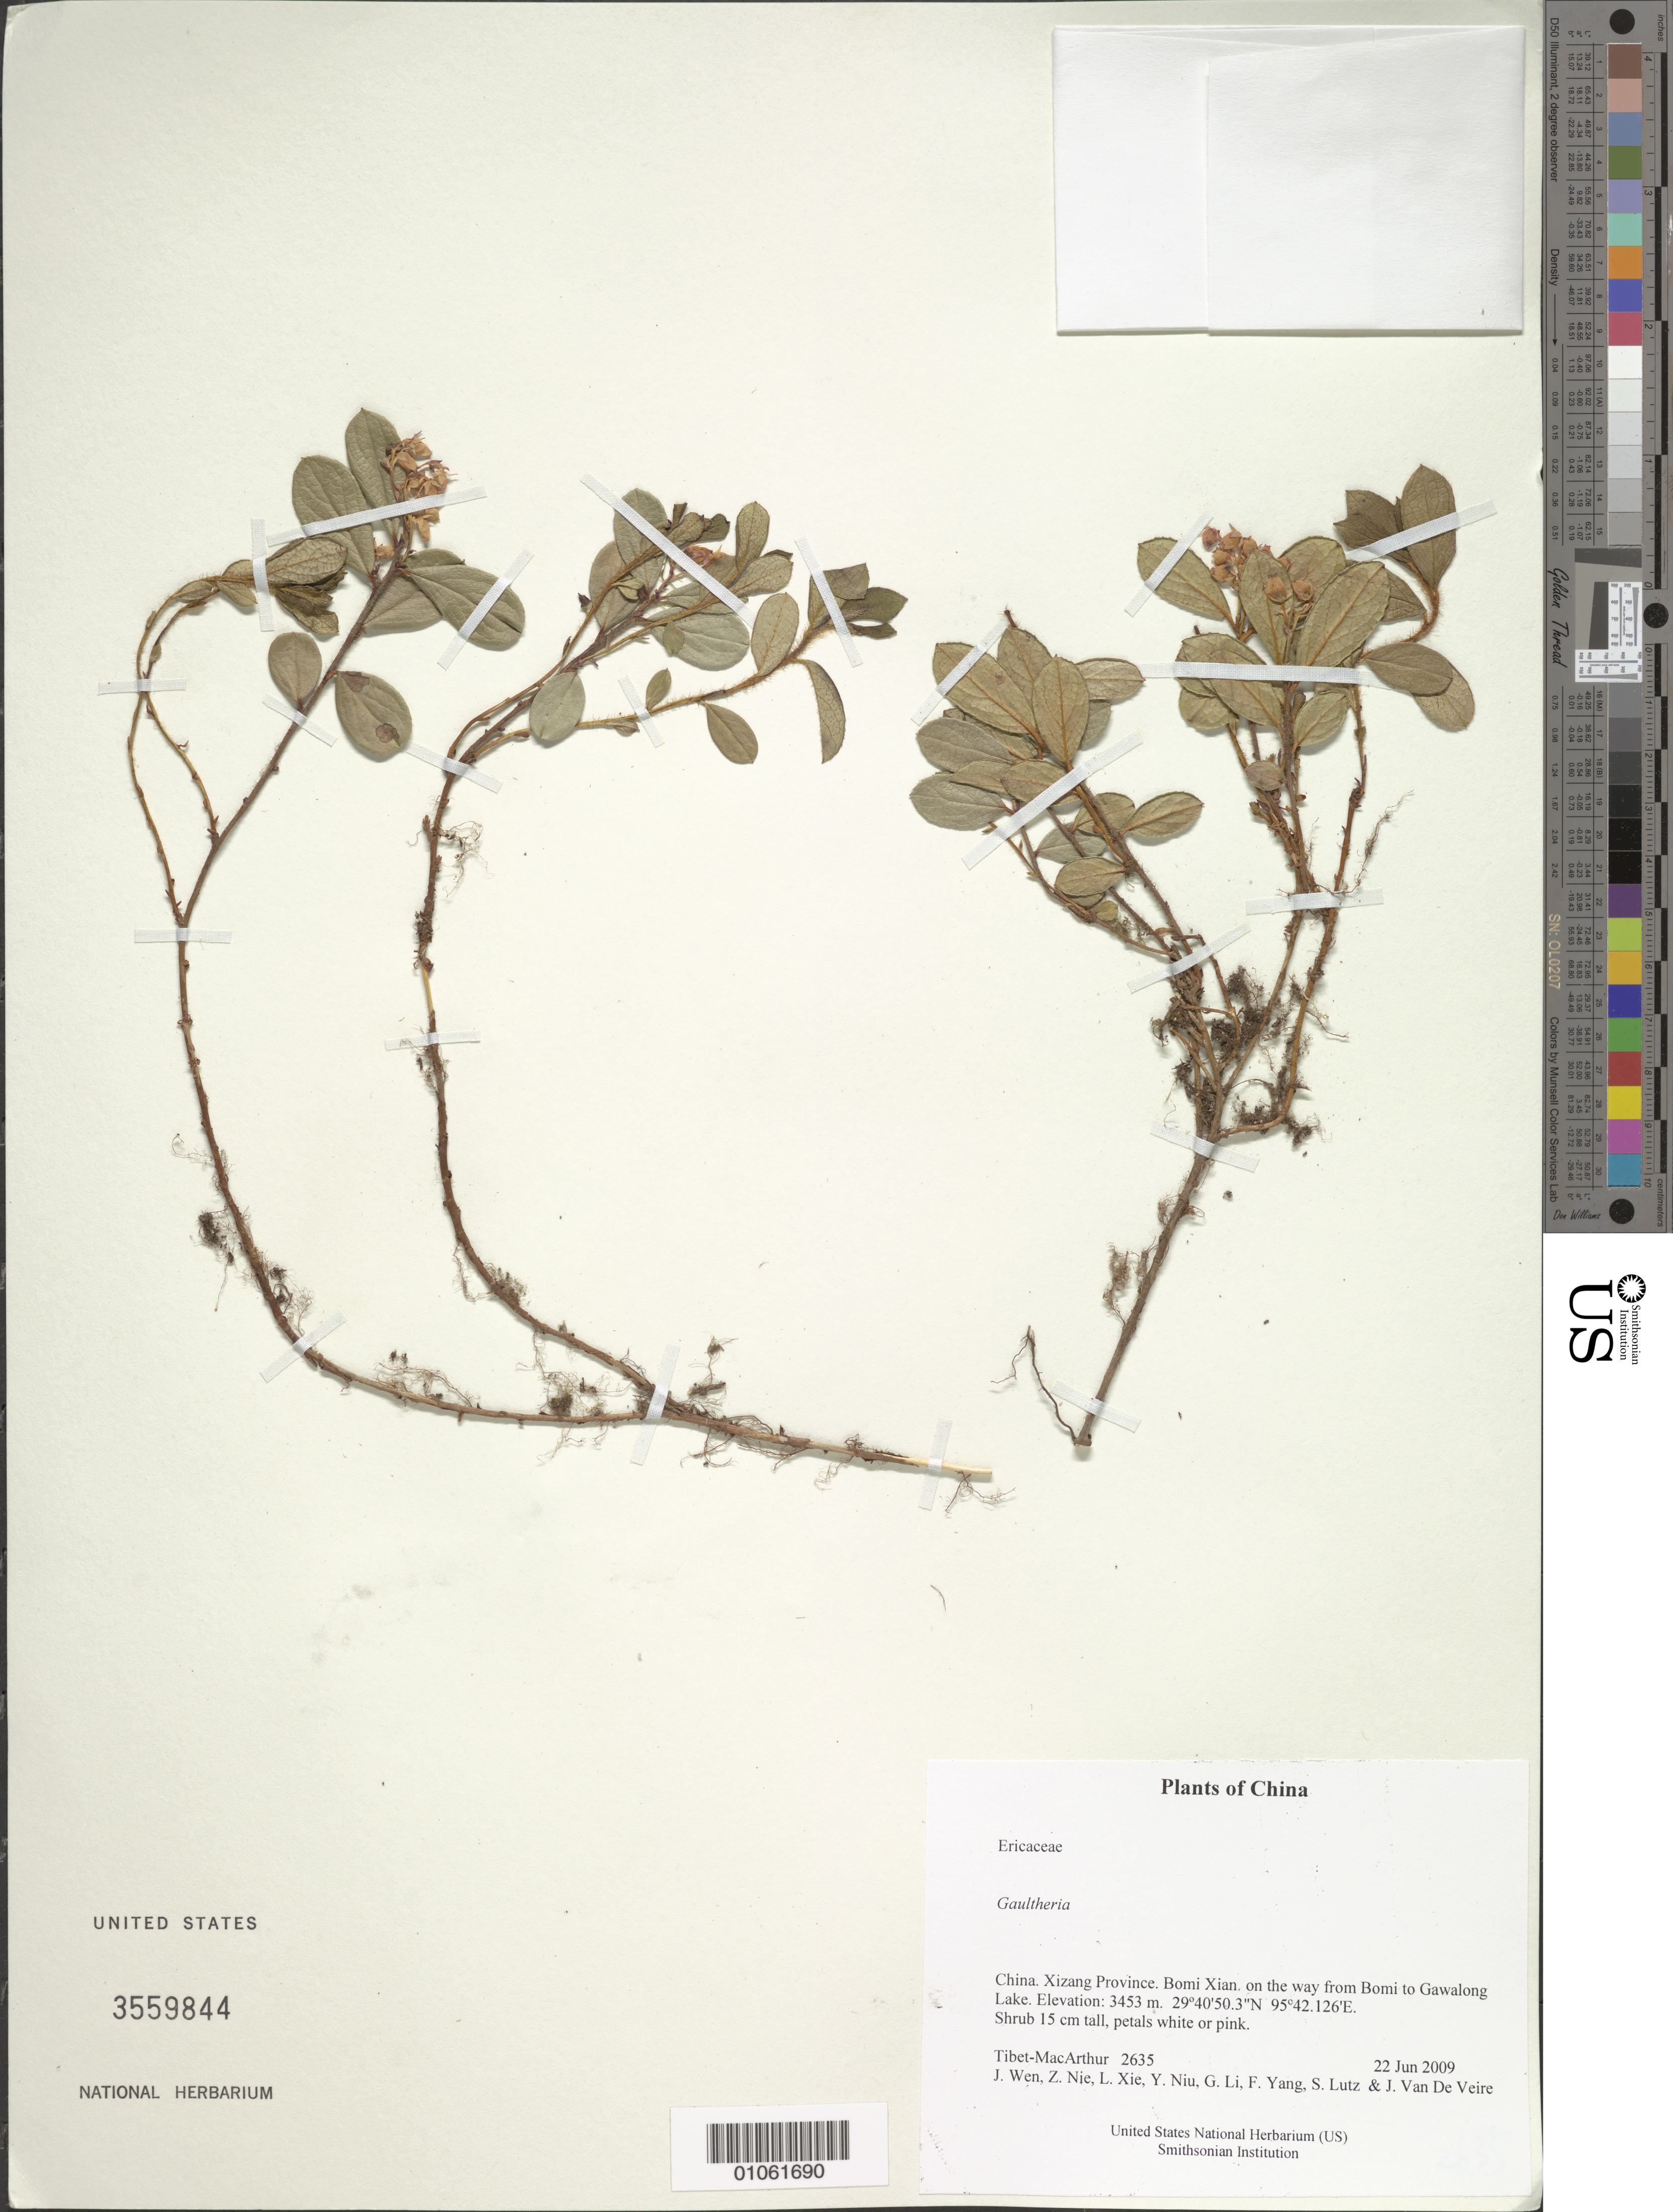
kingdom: Plantae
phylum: Tracheophyta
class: Magnoliopsida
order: Ericales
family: Ericaceae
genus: Gaultheria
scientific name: Gaultheria sp.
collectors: Tibet-MacArthur, J. Wen, Z. Nie, L. Xie, Y. Niu, G. Li, F. Yang, S. Lutz & J. Van De Veire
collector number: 2635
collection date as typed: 22 Jun 2009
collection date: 2009-06-22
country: China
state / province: Xizang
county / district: Bomi Xian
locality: on the way from Bomi to Gawalong Lake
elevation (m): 3453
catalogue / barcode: US 3559844